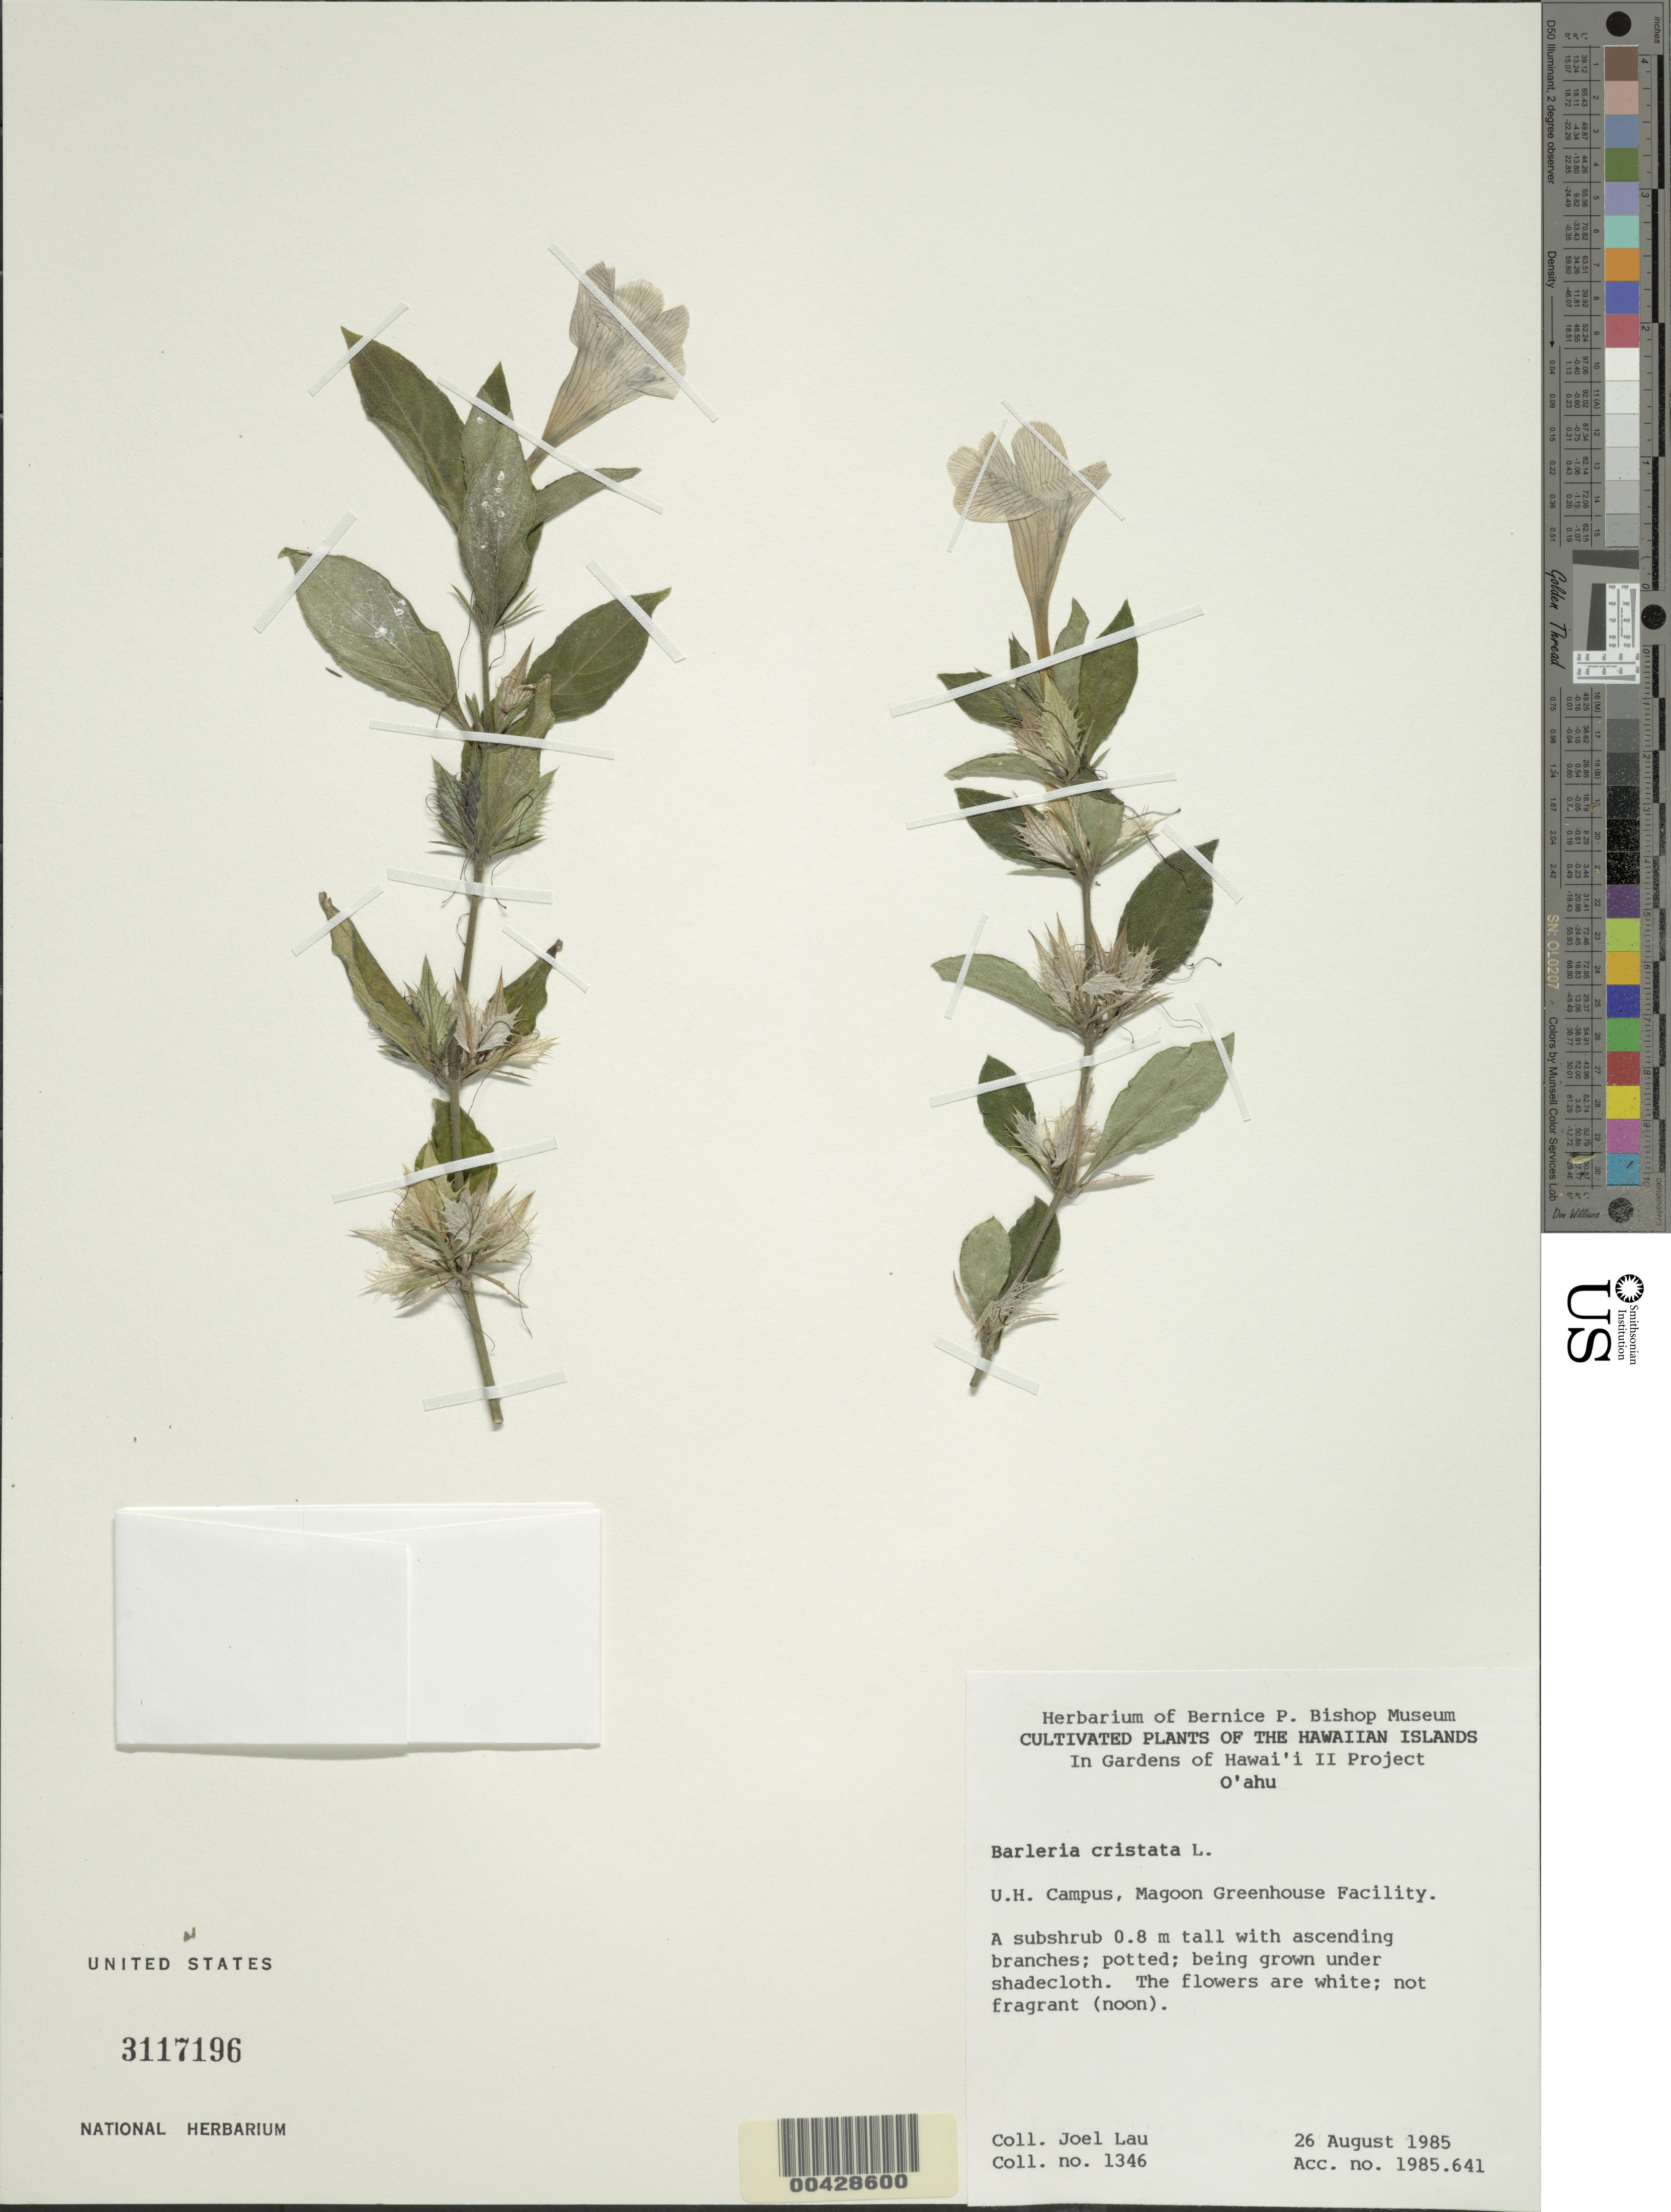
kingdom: Plantae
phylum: Tracheophyta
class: Magnoliopsida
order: Lamiales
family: Acanthaceae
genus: Barleria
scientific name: Barleria cristata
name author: L.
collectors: J. Lau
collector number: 1346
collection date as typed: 26 Aug 1985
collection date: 1985-08-26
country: United States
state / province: Hawaii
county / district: Honolulu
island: Oahu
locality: U.H. Campus, Magoon Greenhouse Facility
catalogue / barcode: US 3117196